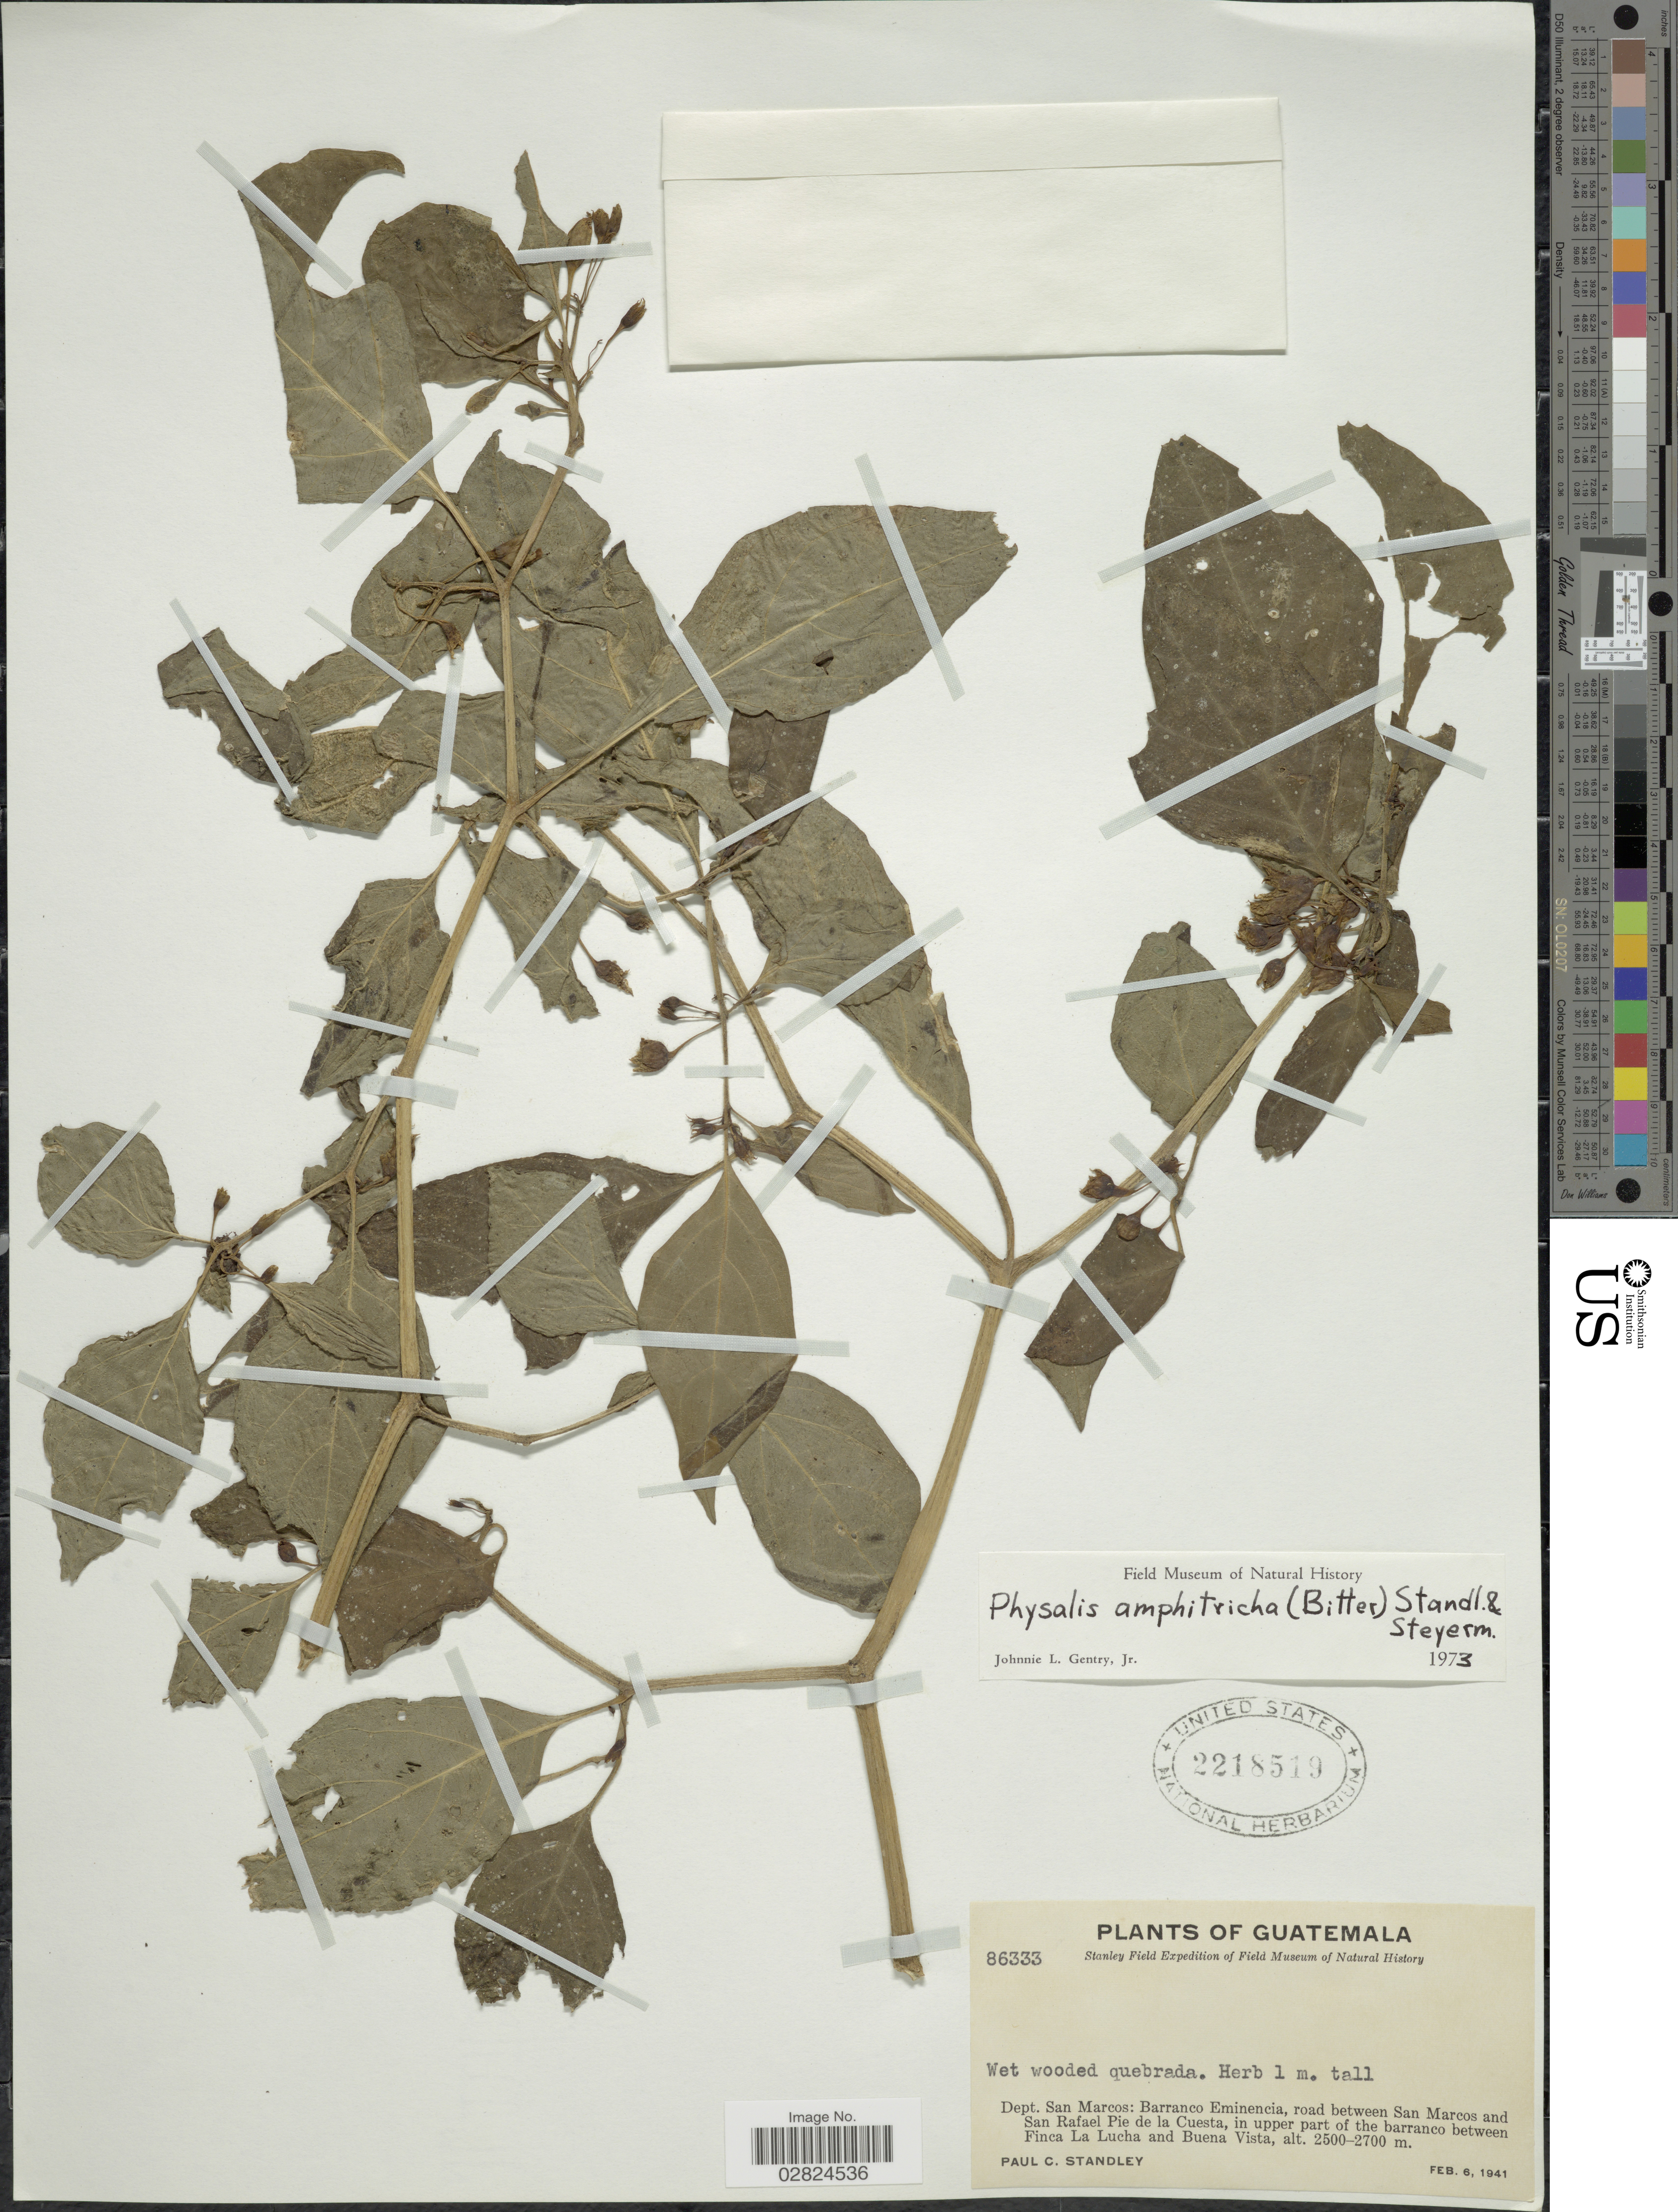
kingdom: Plantae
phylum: Tracheophyta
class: Magnoliopsida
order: Solanales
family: Solanaceae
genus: Physalis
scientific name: Physalis amphitricha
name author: (Bitter) Standl. & Steyerm.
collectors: P. C. Standley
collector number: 86333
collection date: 1941-02-06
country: Guatemala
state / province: San Marcos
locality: Dept. San Marcos: Barranco Eminencia, road between San Marcos and San Rafael Pie de la Cuesta, in upper part of the barranco between Finca La Lucha and Buena Vista.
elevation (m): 2500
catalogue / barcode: US 2218519